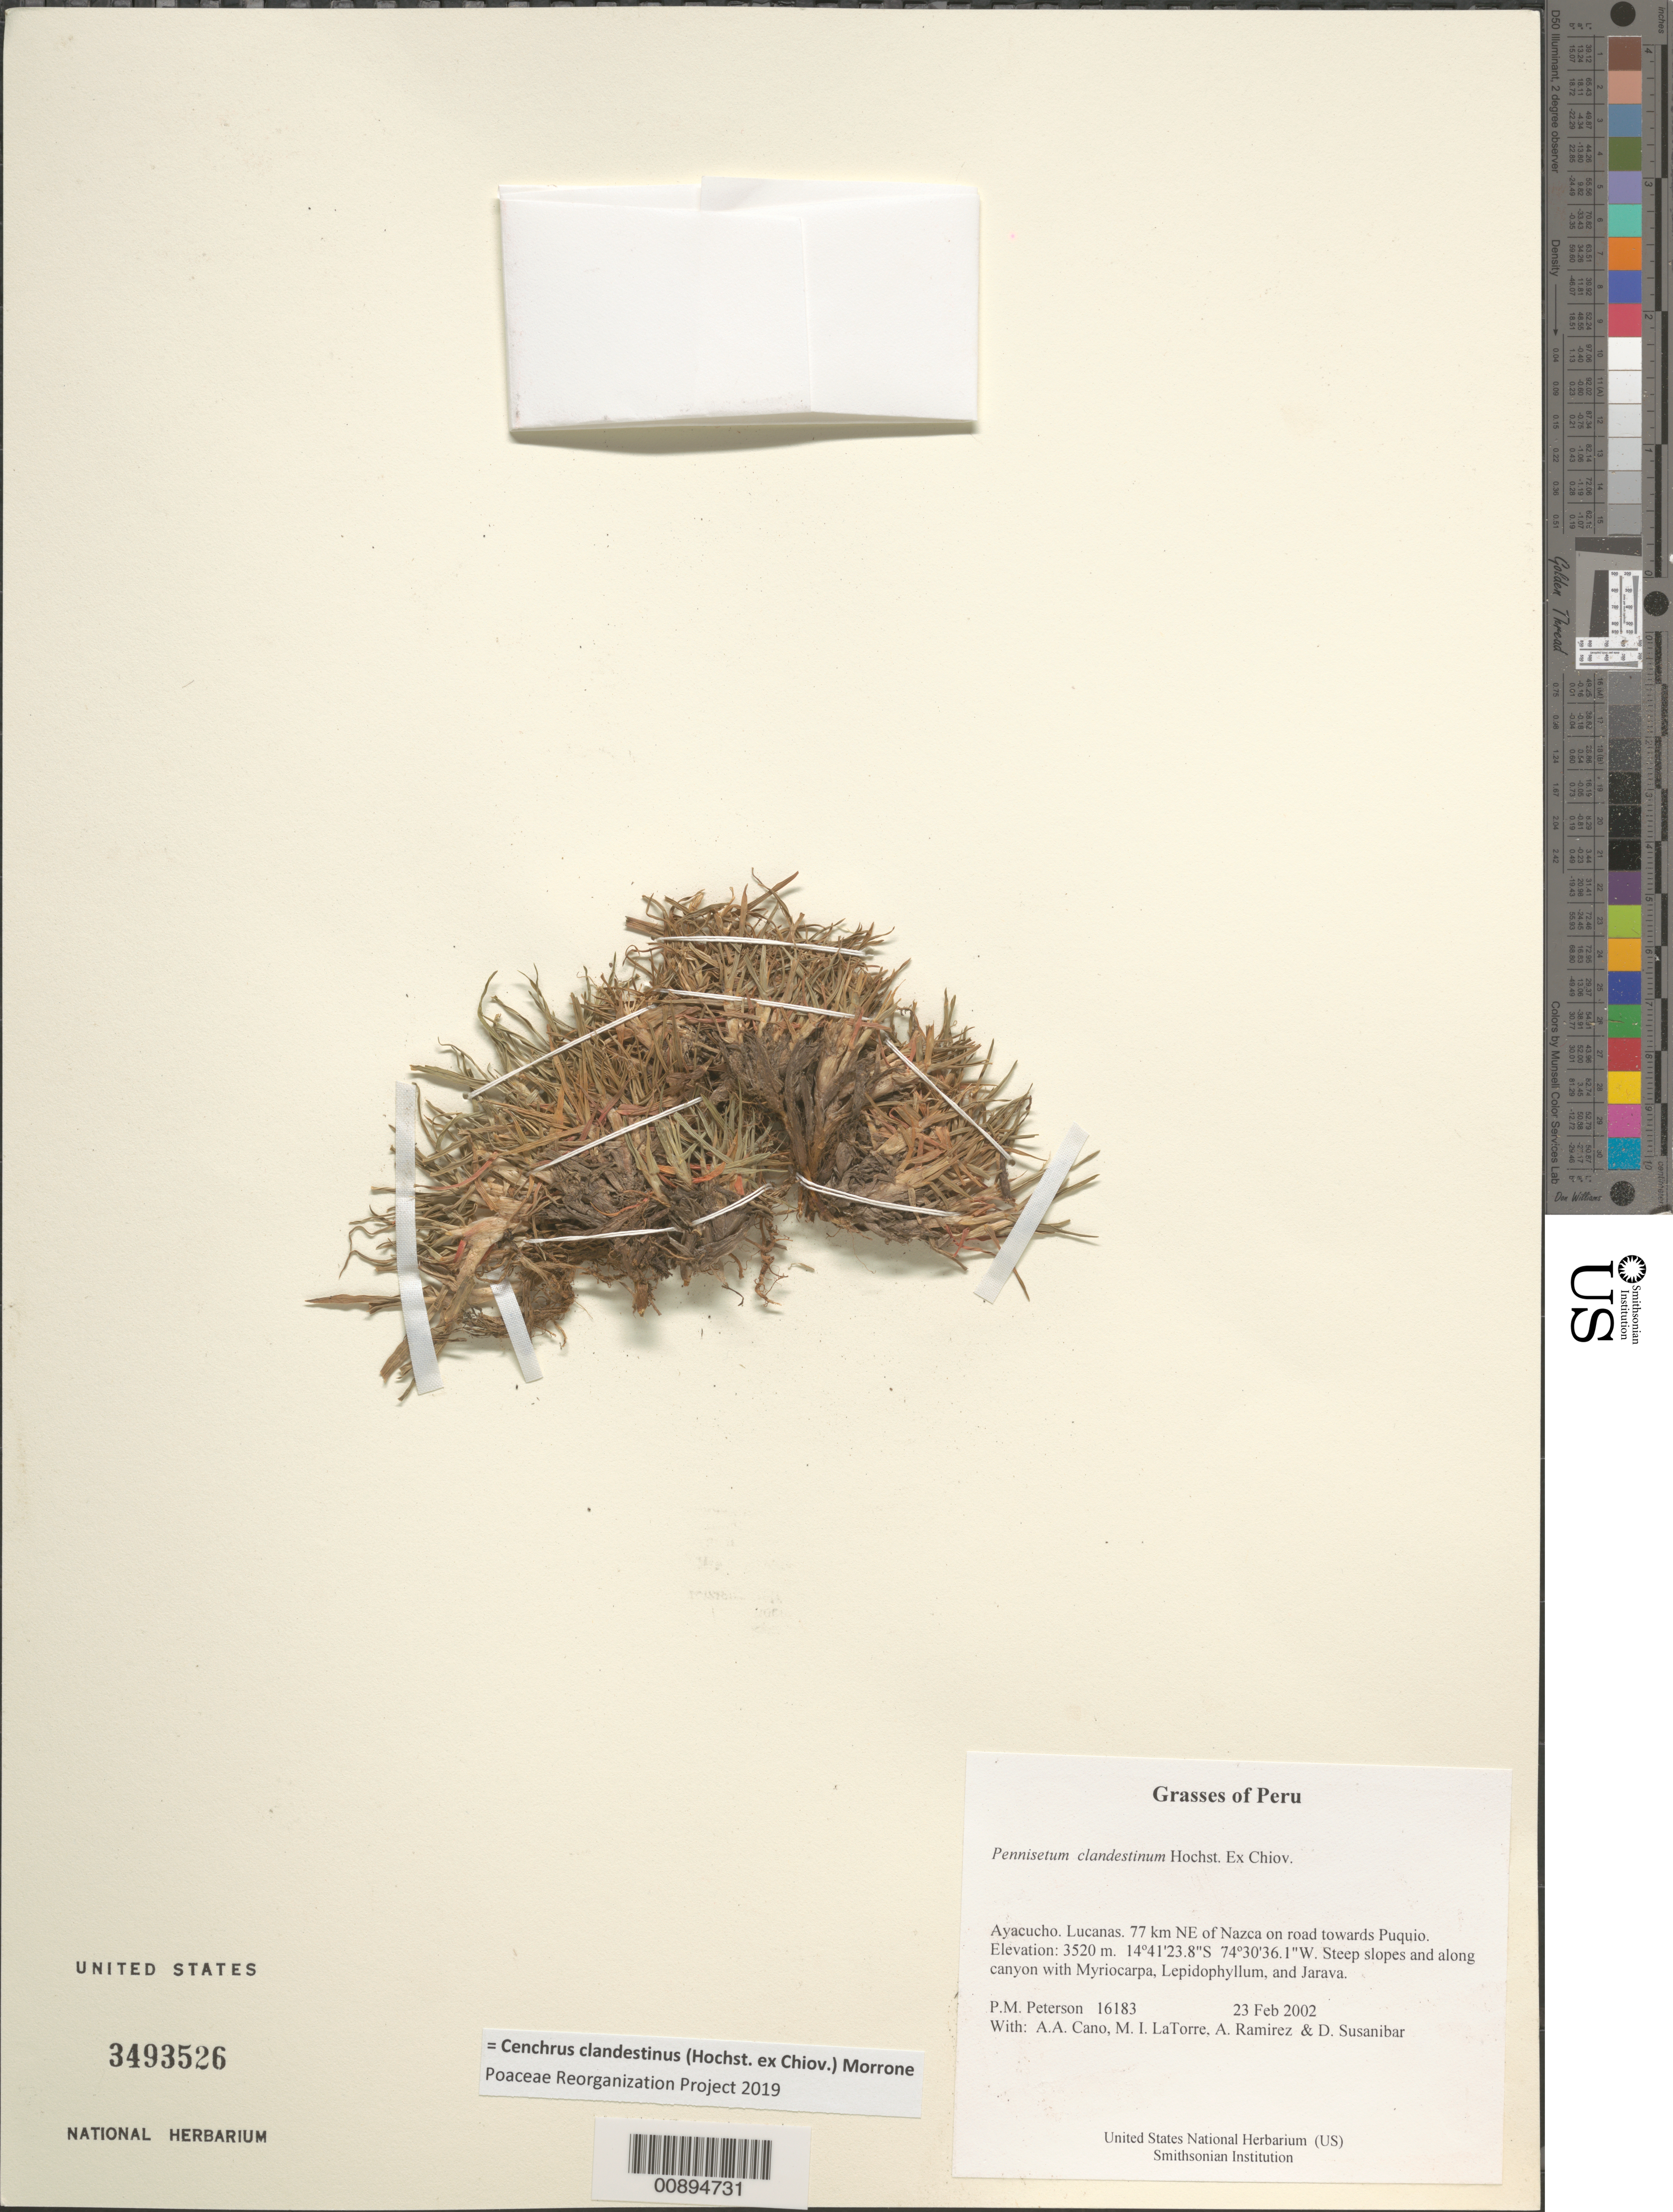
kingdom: Plantae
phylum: Tracheophyta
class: Liliopsida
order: Poales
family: Poaceae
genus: Cenchrus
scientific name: Cenchrus clandestinus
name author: (Hochst. & Chiov.) Morrone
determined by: Poaceae Reorganization Project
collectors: P. M. Peterson, A. Cano, M. I. La Torre, A. Ramírez & D. Susanibar Cruz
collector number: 16183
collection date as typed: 23 Feb 2002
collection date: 2002-02-23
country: Peru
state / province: Ayacucho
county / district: Lucanas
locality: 77 km NE of Nazca on road towards Puquio.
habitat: Steep slopes and along canyon with Myriocarpa, Lepidophyllum, and Jarava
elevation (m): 3520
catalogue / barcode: US 3493526